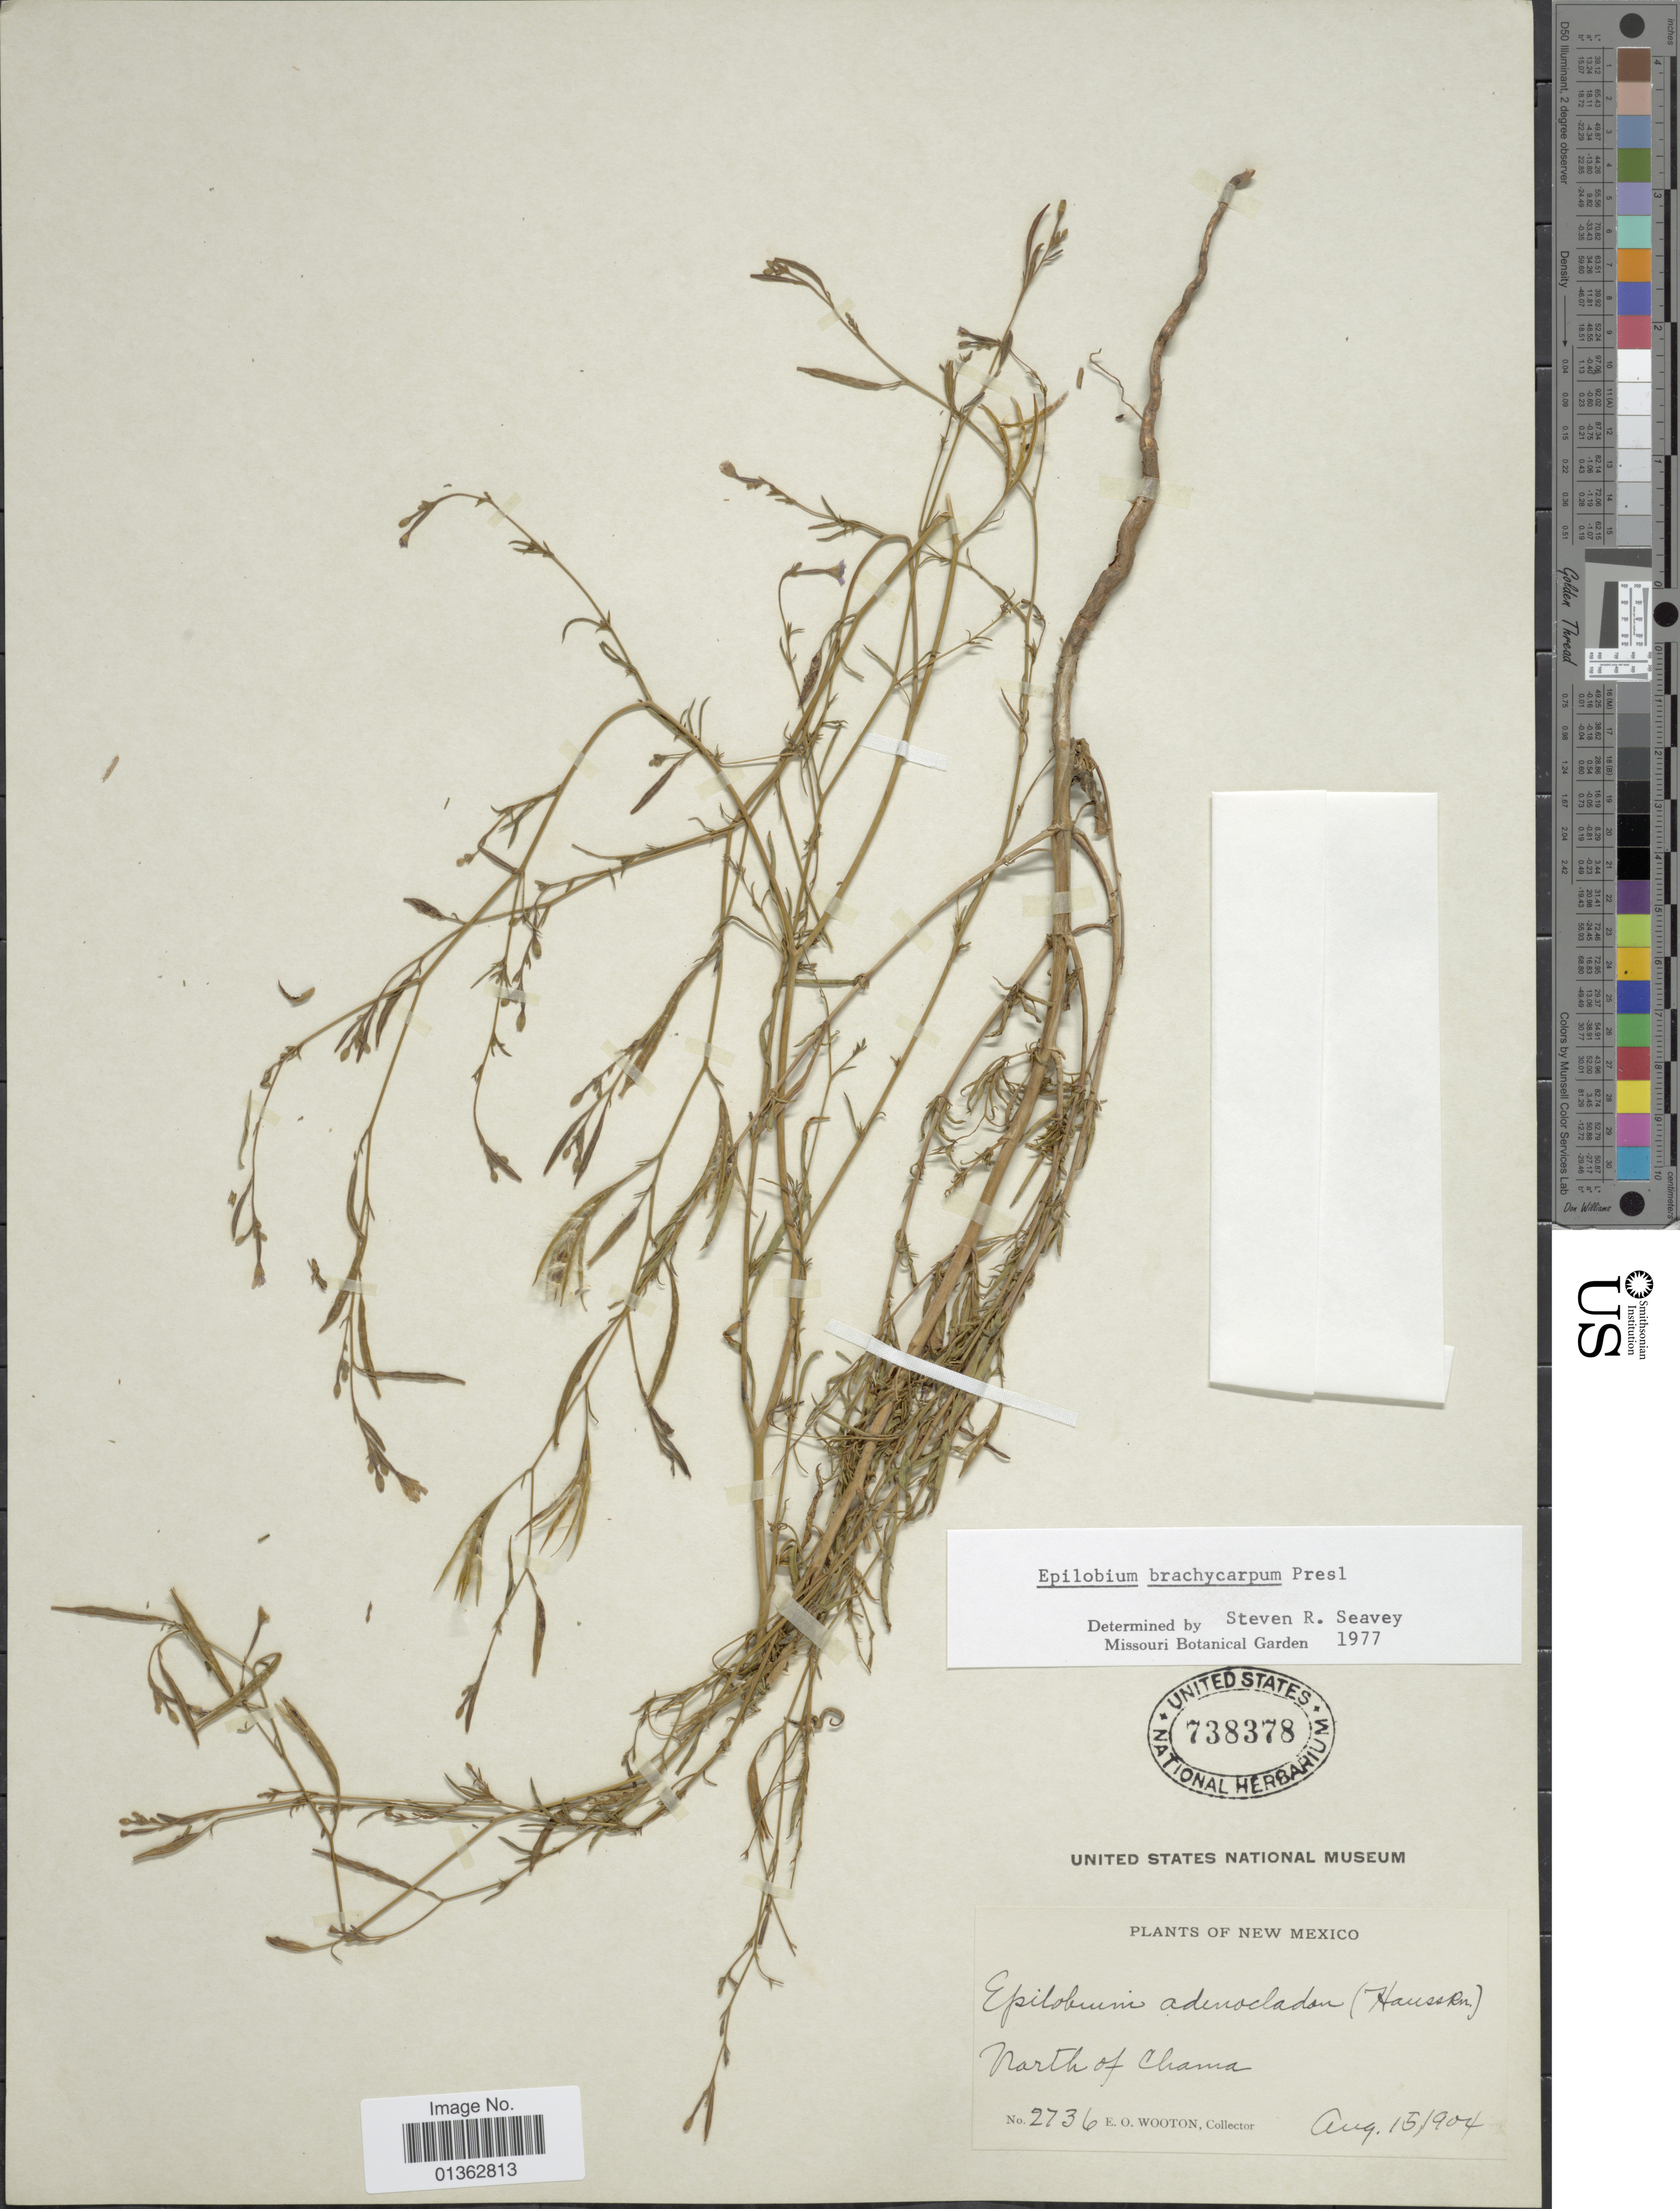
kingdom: Plantae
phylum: Tracheophyta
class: Magnoliopsida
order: Myrtales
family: Onagraceae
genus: Epilobium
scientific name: Epilobium brachycarpum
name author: C. Presl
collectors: E. O. Wooton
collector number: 2736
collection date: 1904-08-15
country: United States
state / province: New Mexico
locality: North of Chama.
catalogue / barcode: US 738378